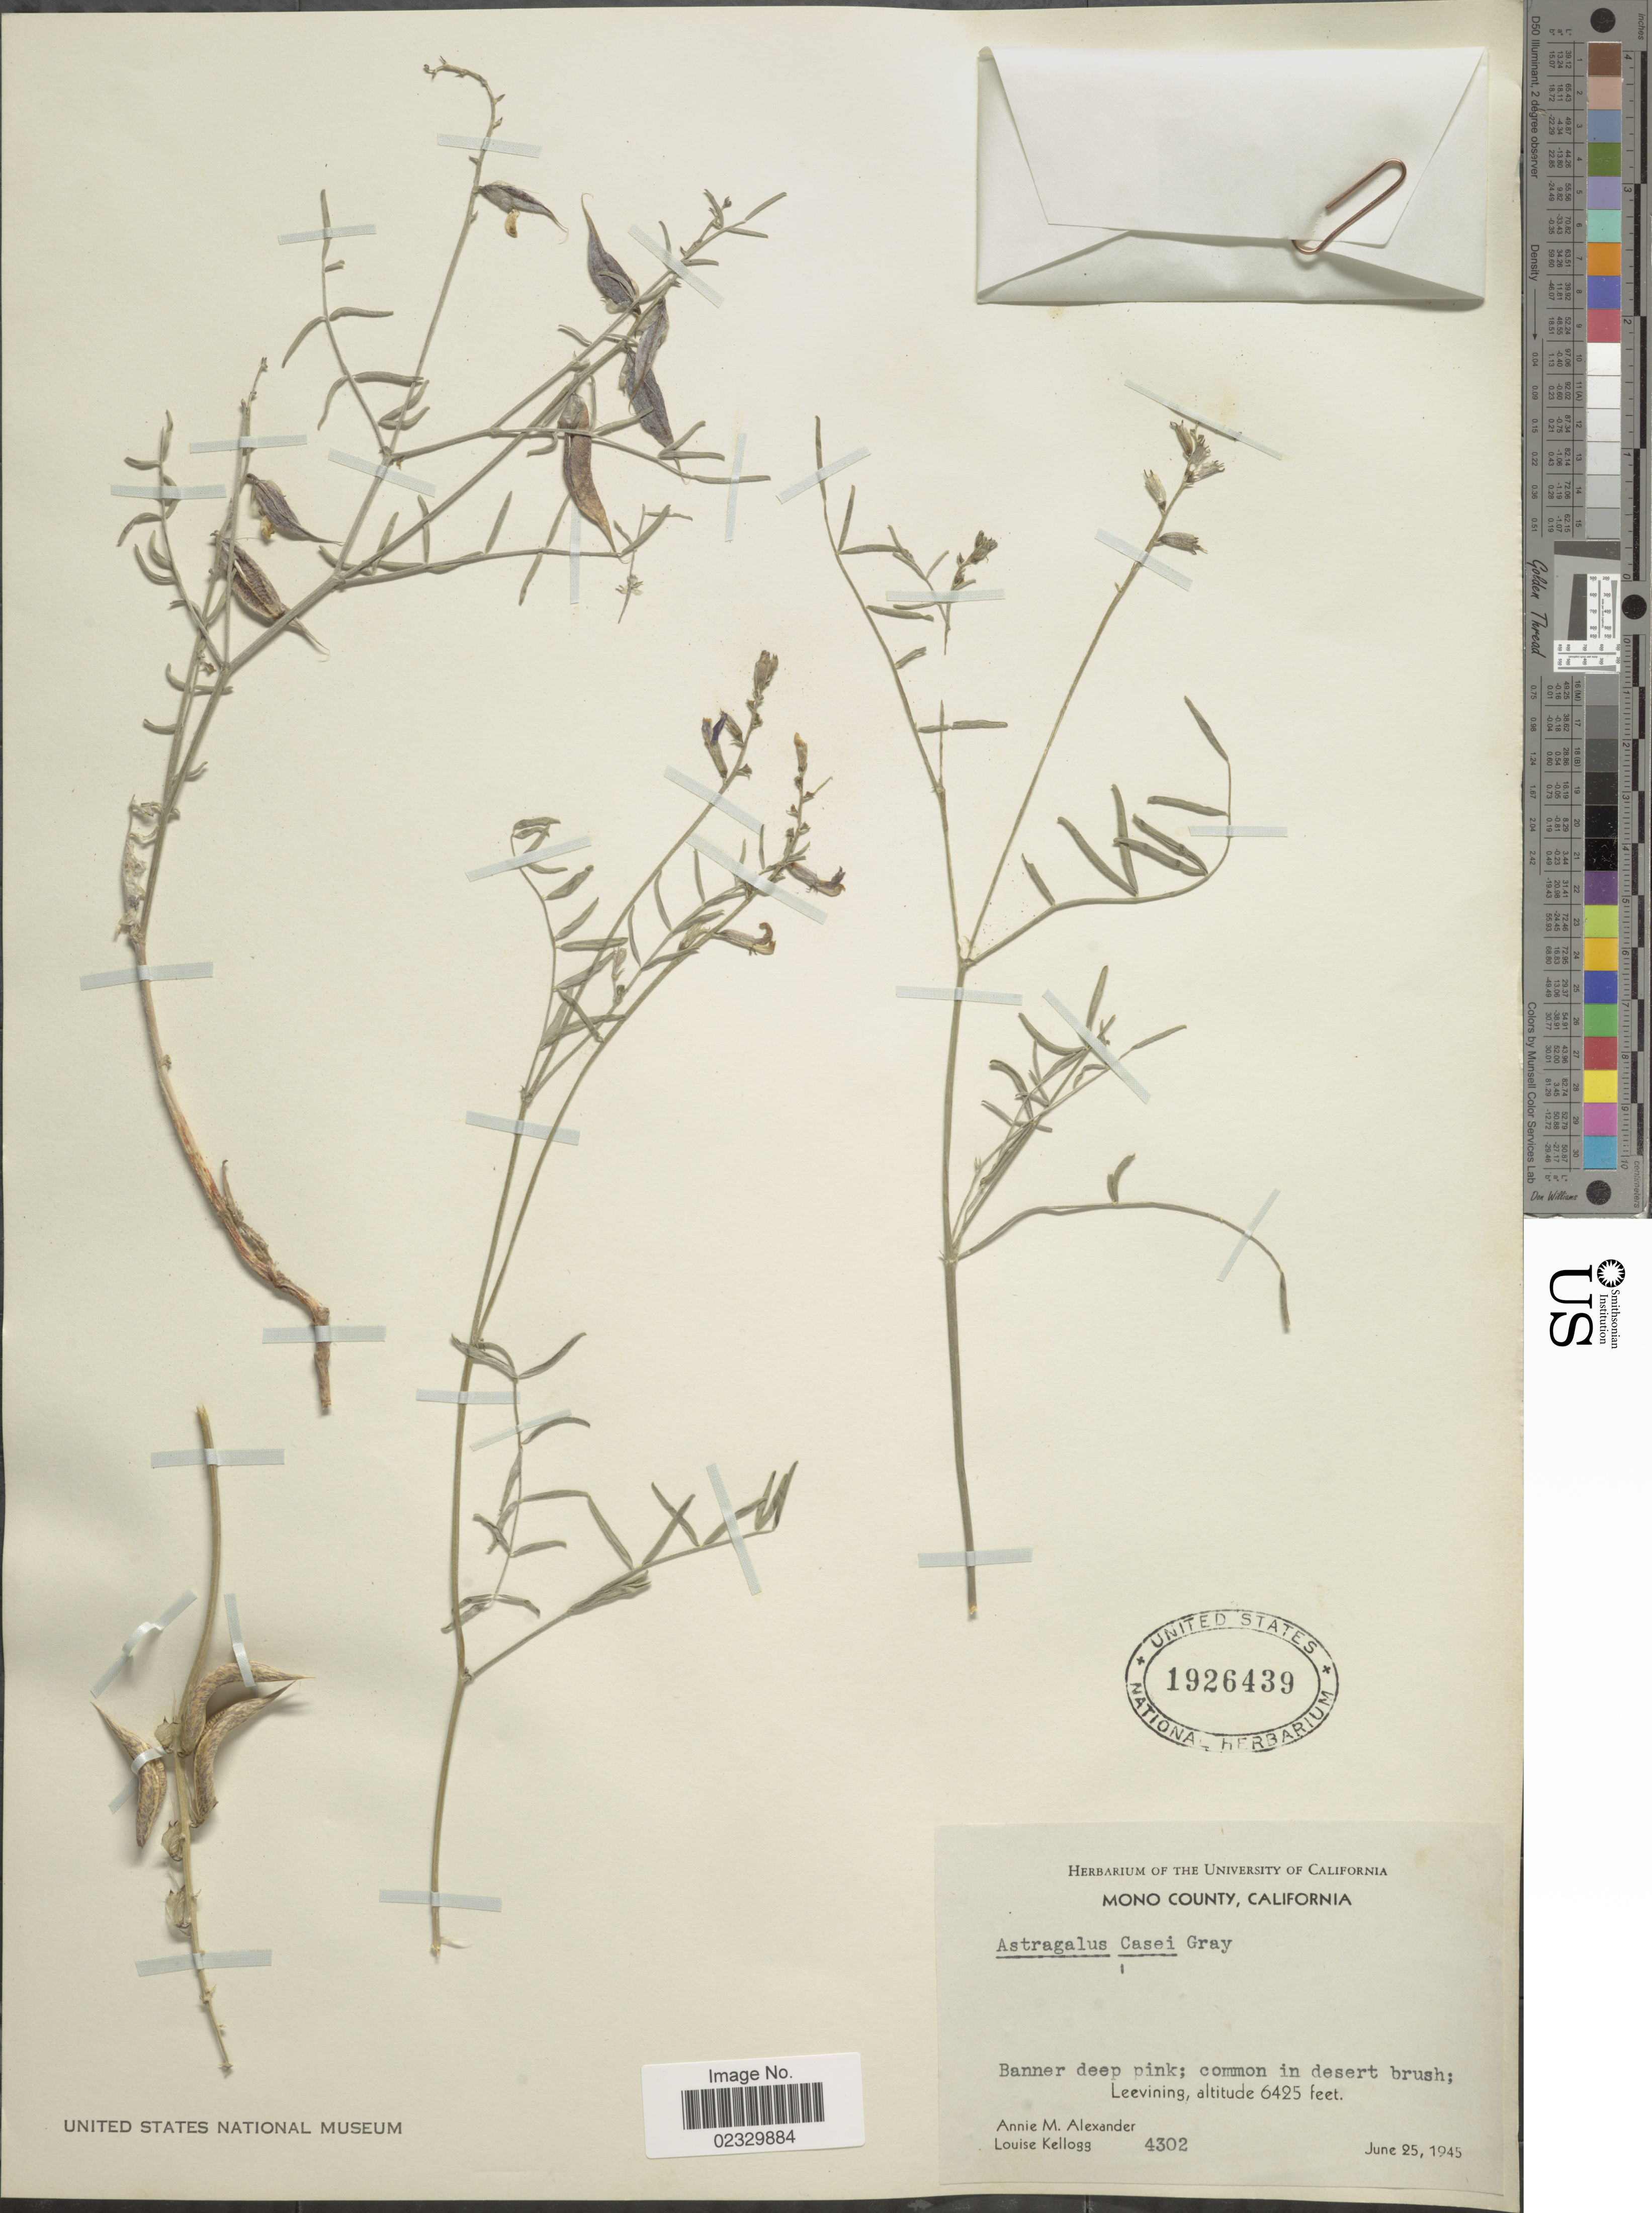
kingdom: Plantae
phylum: Tracheophyta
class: Magnoliopsida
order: Fabales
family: Fabaceae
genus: Astragalus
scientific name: Astragalus casei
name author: A. Gray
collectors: A. M. Alexander & L. Kellogg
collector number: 4302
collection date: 1945-06-25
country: United States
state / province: California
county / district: Mono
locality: Mono County, Leevining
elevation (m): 1958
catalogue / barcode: US 1926439